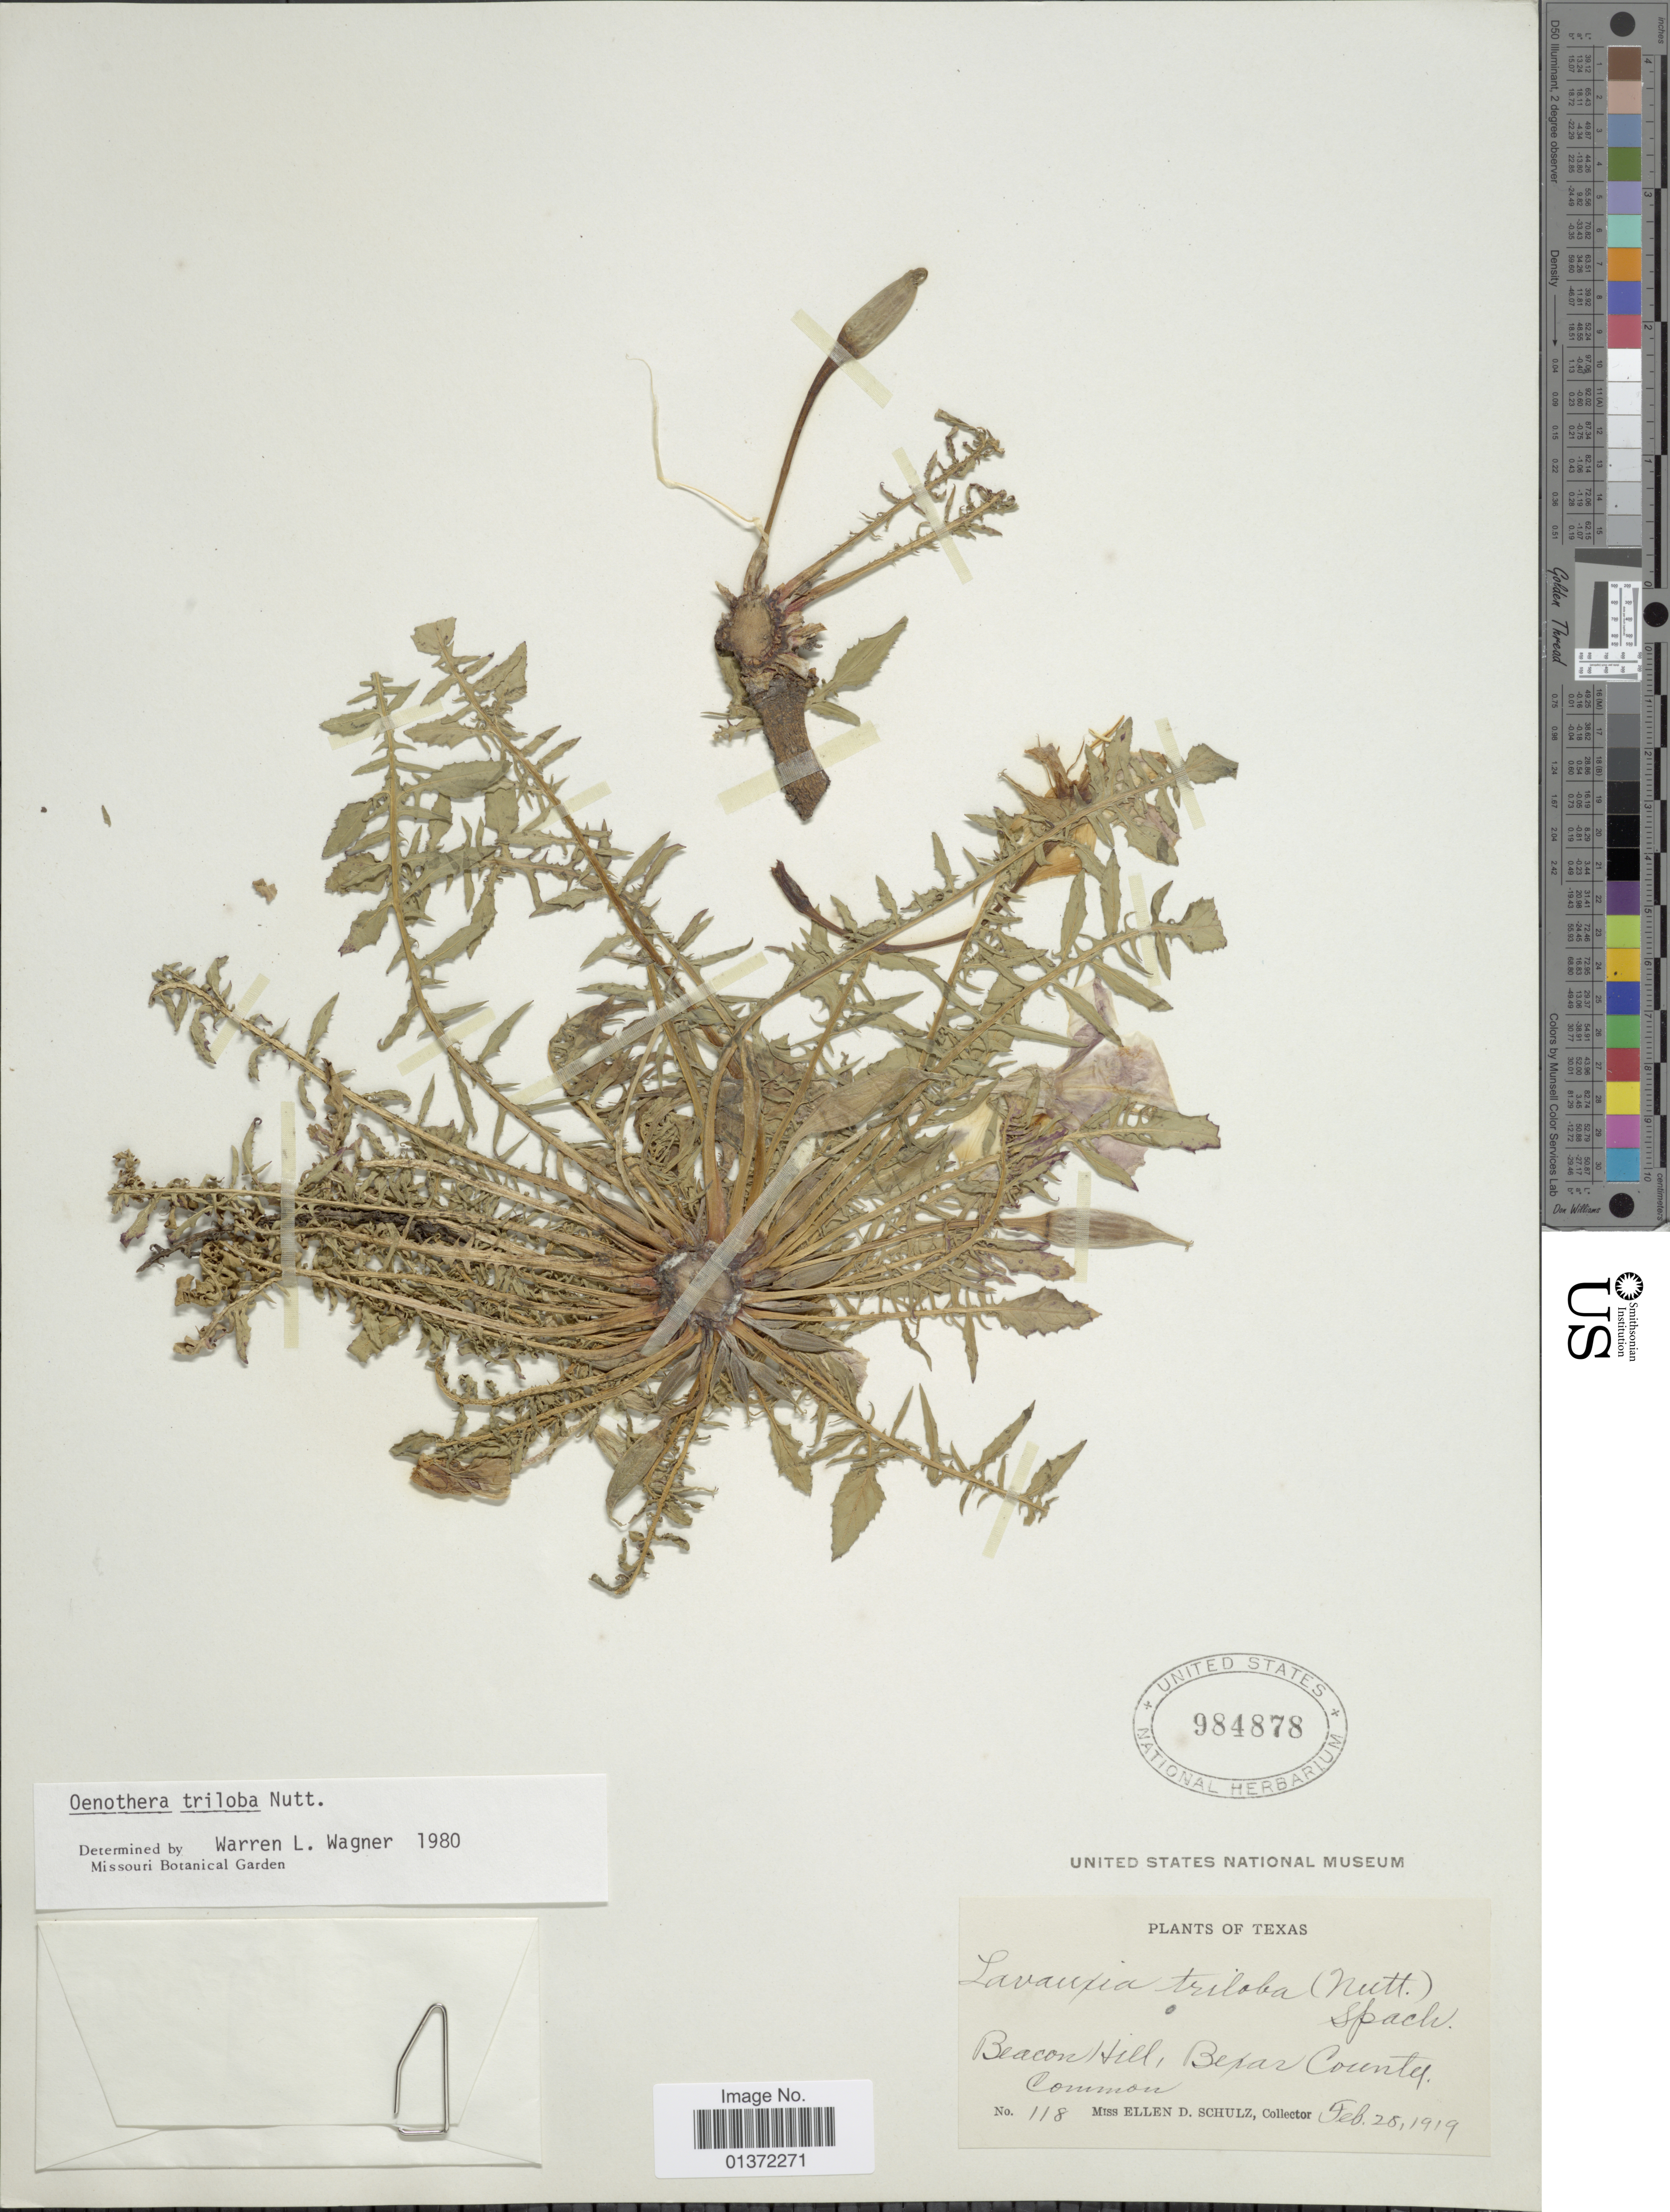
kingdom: Plantae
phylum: Tracheophyta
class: Magnoliopsida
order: Myrtales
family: Onagraceae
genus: Oenothera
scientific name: Oenothera triloba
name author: Nutt.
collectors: A. Ruth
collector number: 118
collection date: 1919-02-28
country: United States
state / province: Texas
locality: Beacon Hill, Bexar County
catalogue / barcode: US 984878